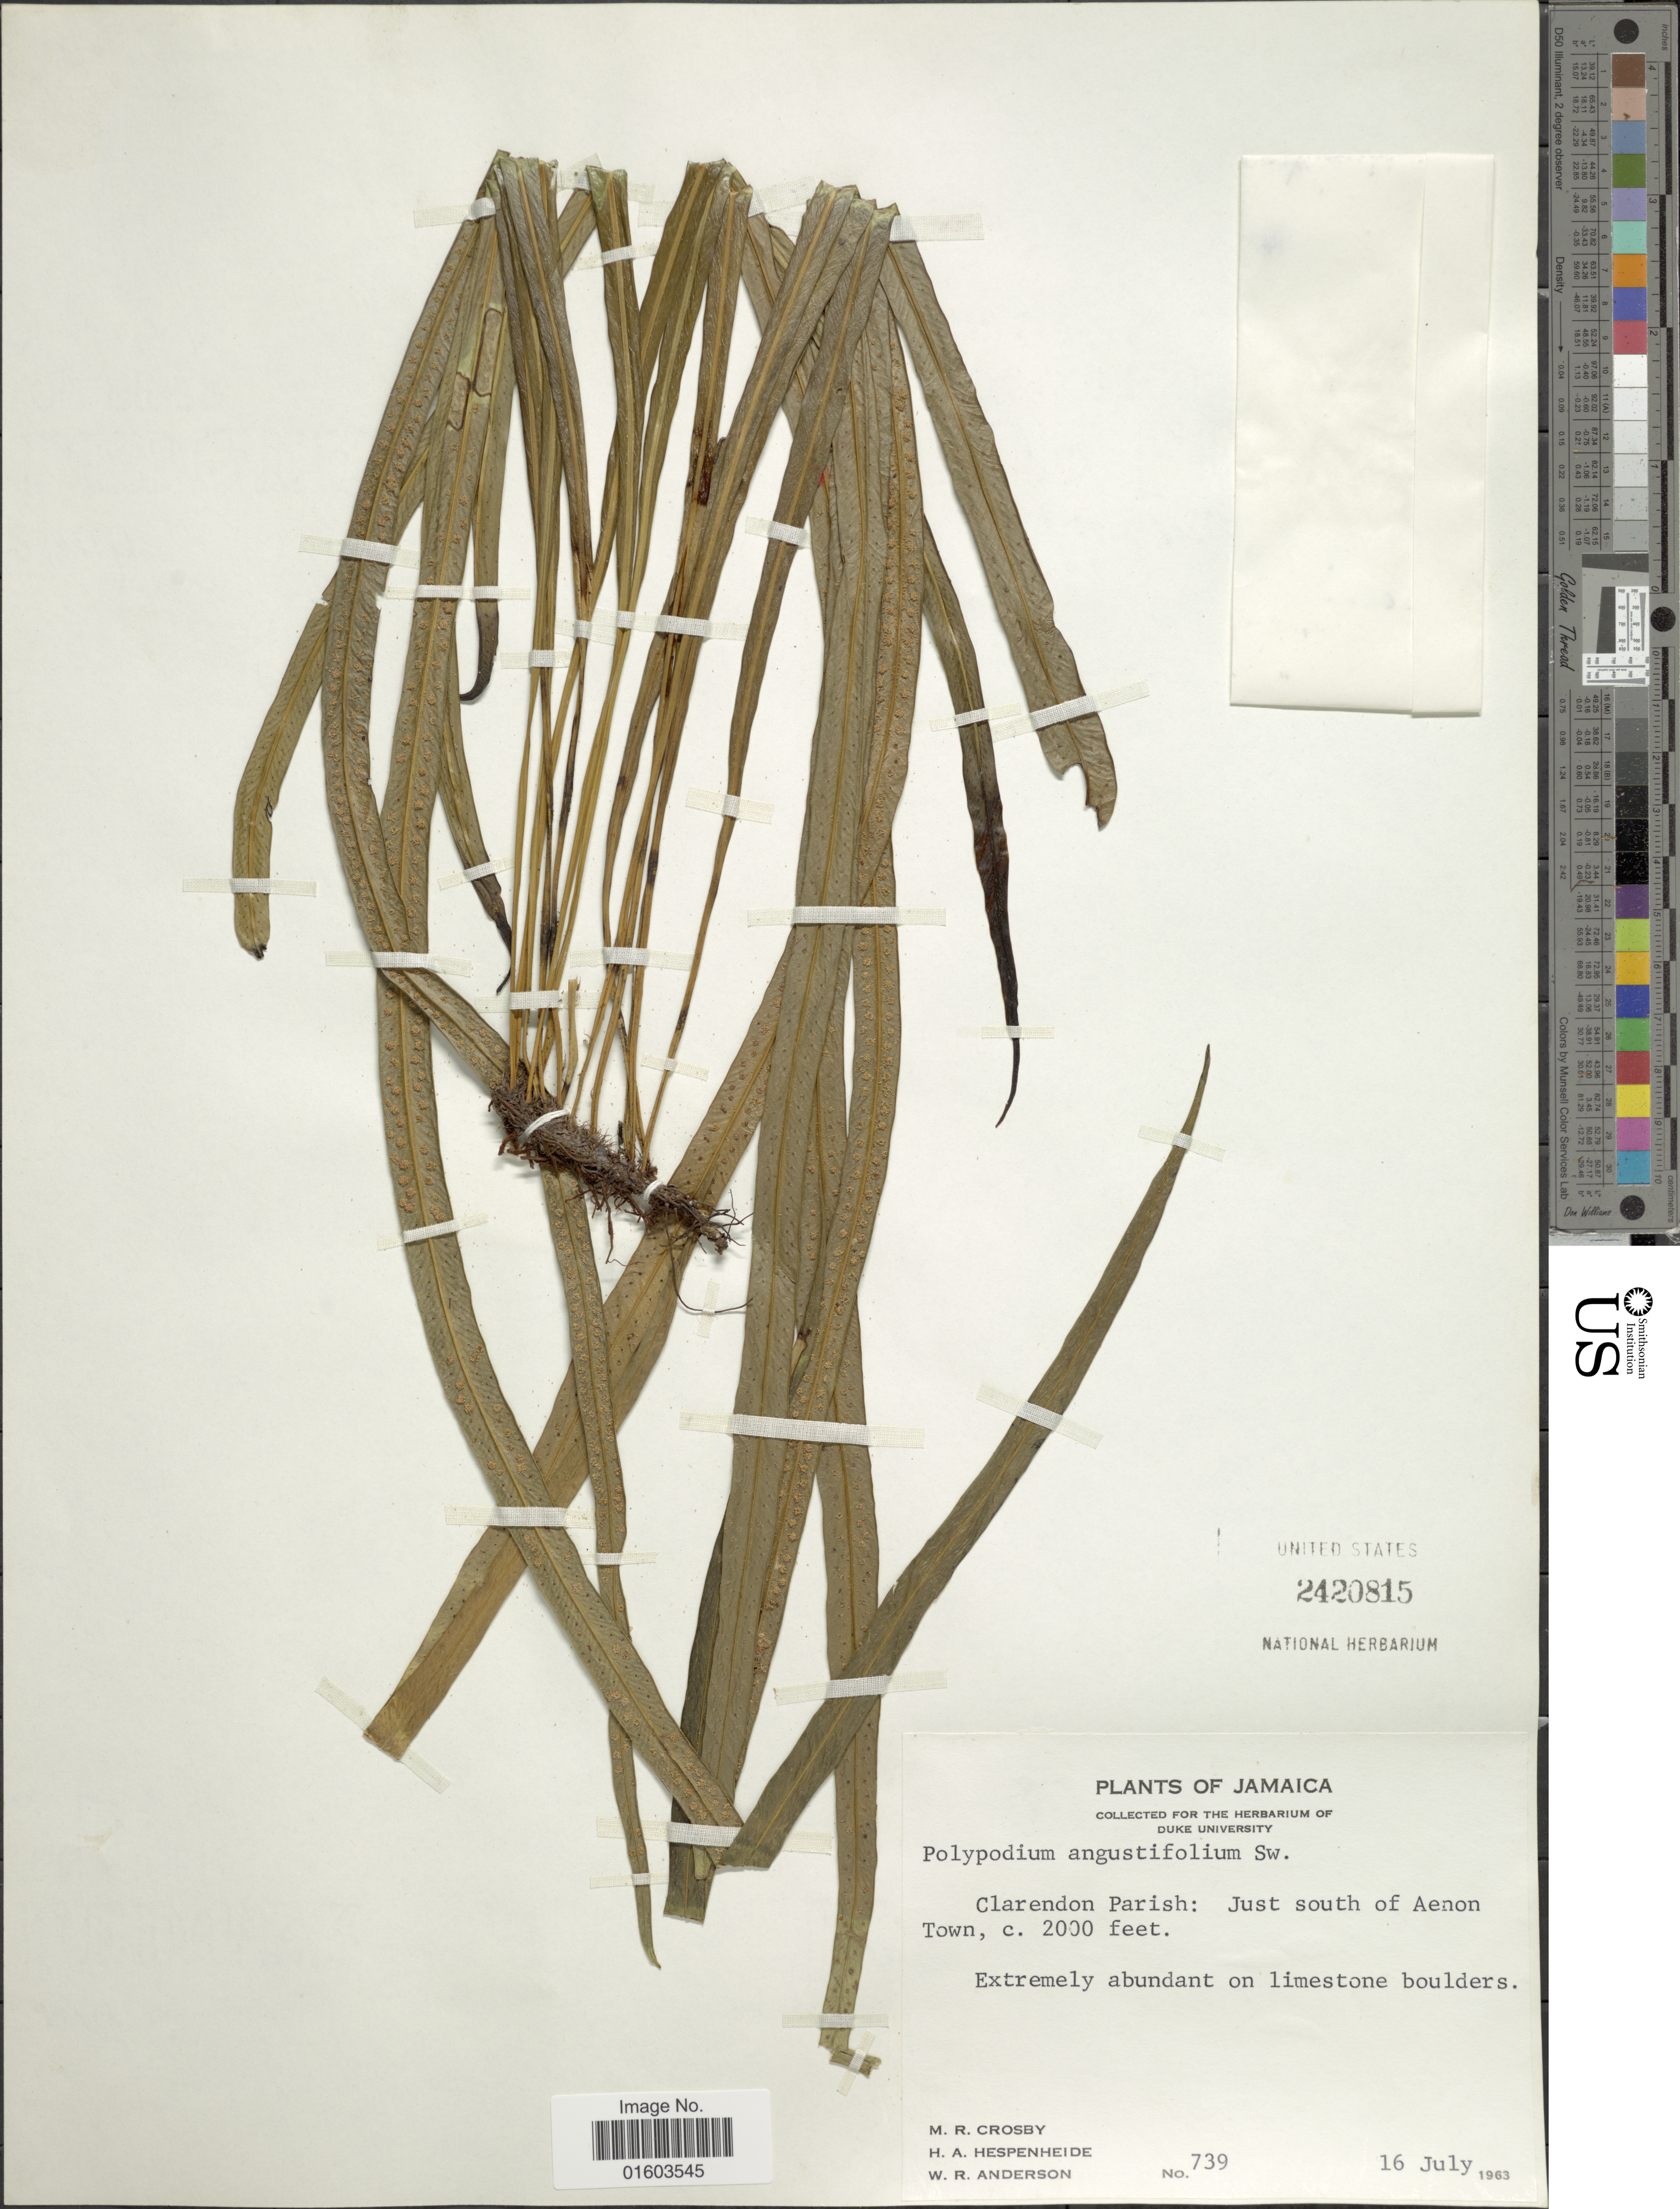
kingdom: Plantae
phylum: Tracheophyta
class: Polypodiopsida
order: Polypodiales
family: Polypodiaceae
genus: Campyloneurum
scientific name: Campyloneurum angustifolium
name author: (Sw.) Fée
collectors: M. R. Crosby, H. A. Hespenheide & W. Anderson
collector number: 739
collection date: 1963-07-16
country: Jamaica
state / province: Clarendon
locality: Clarendon Parish: Just south of Aenon Town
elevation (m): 610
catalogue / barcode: US 2420815